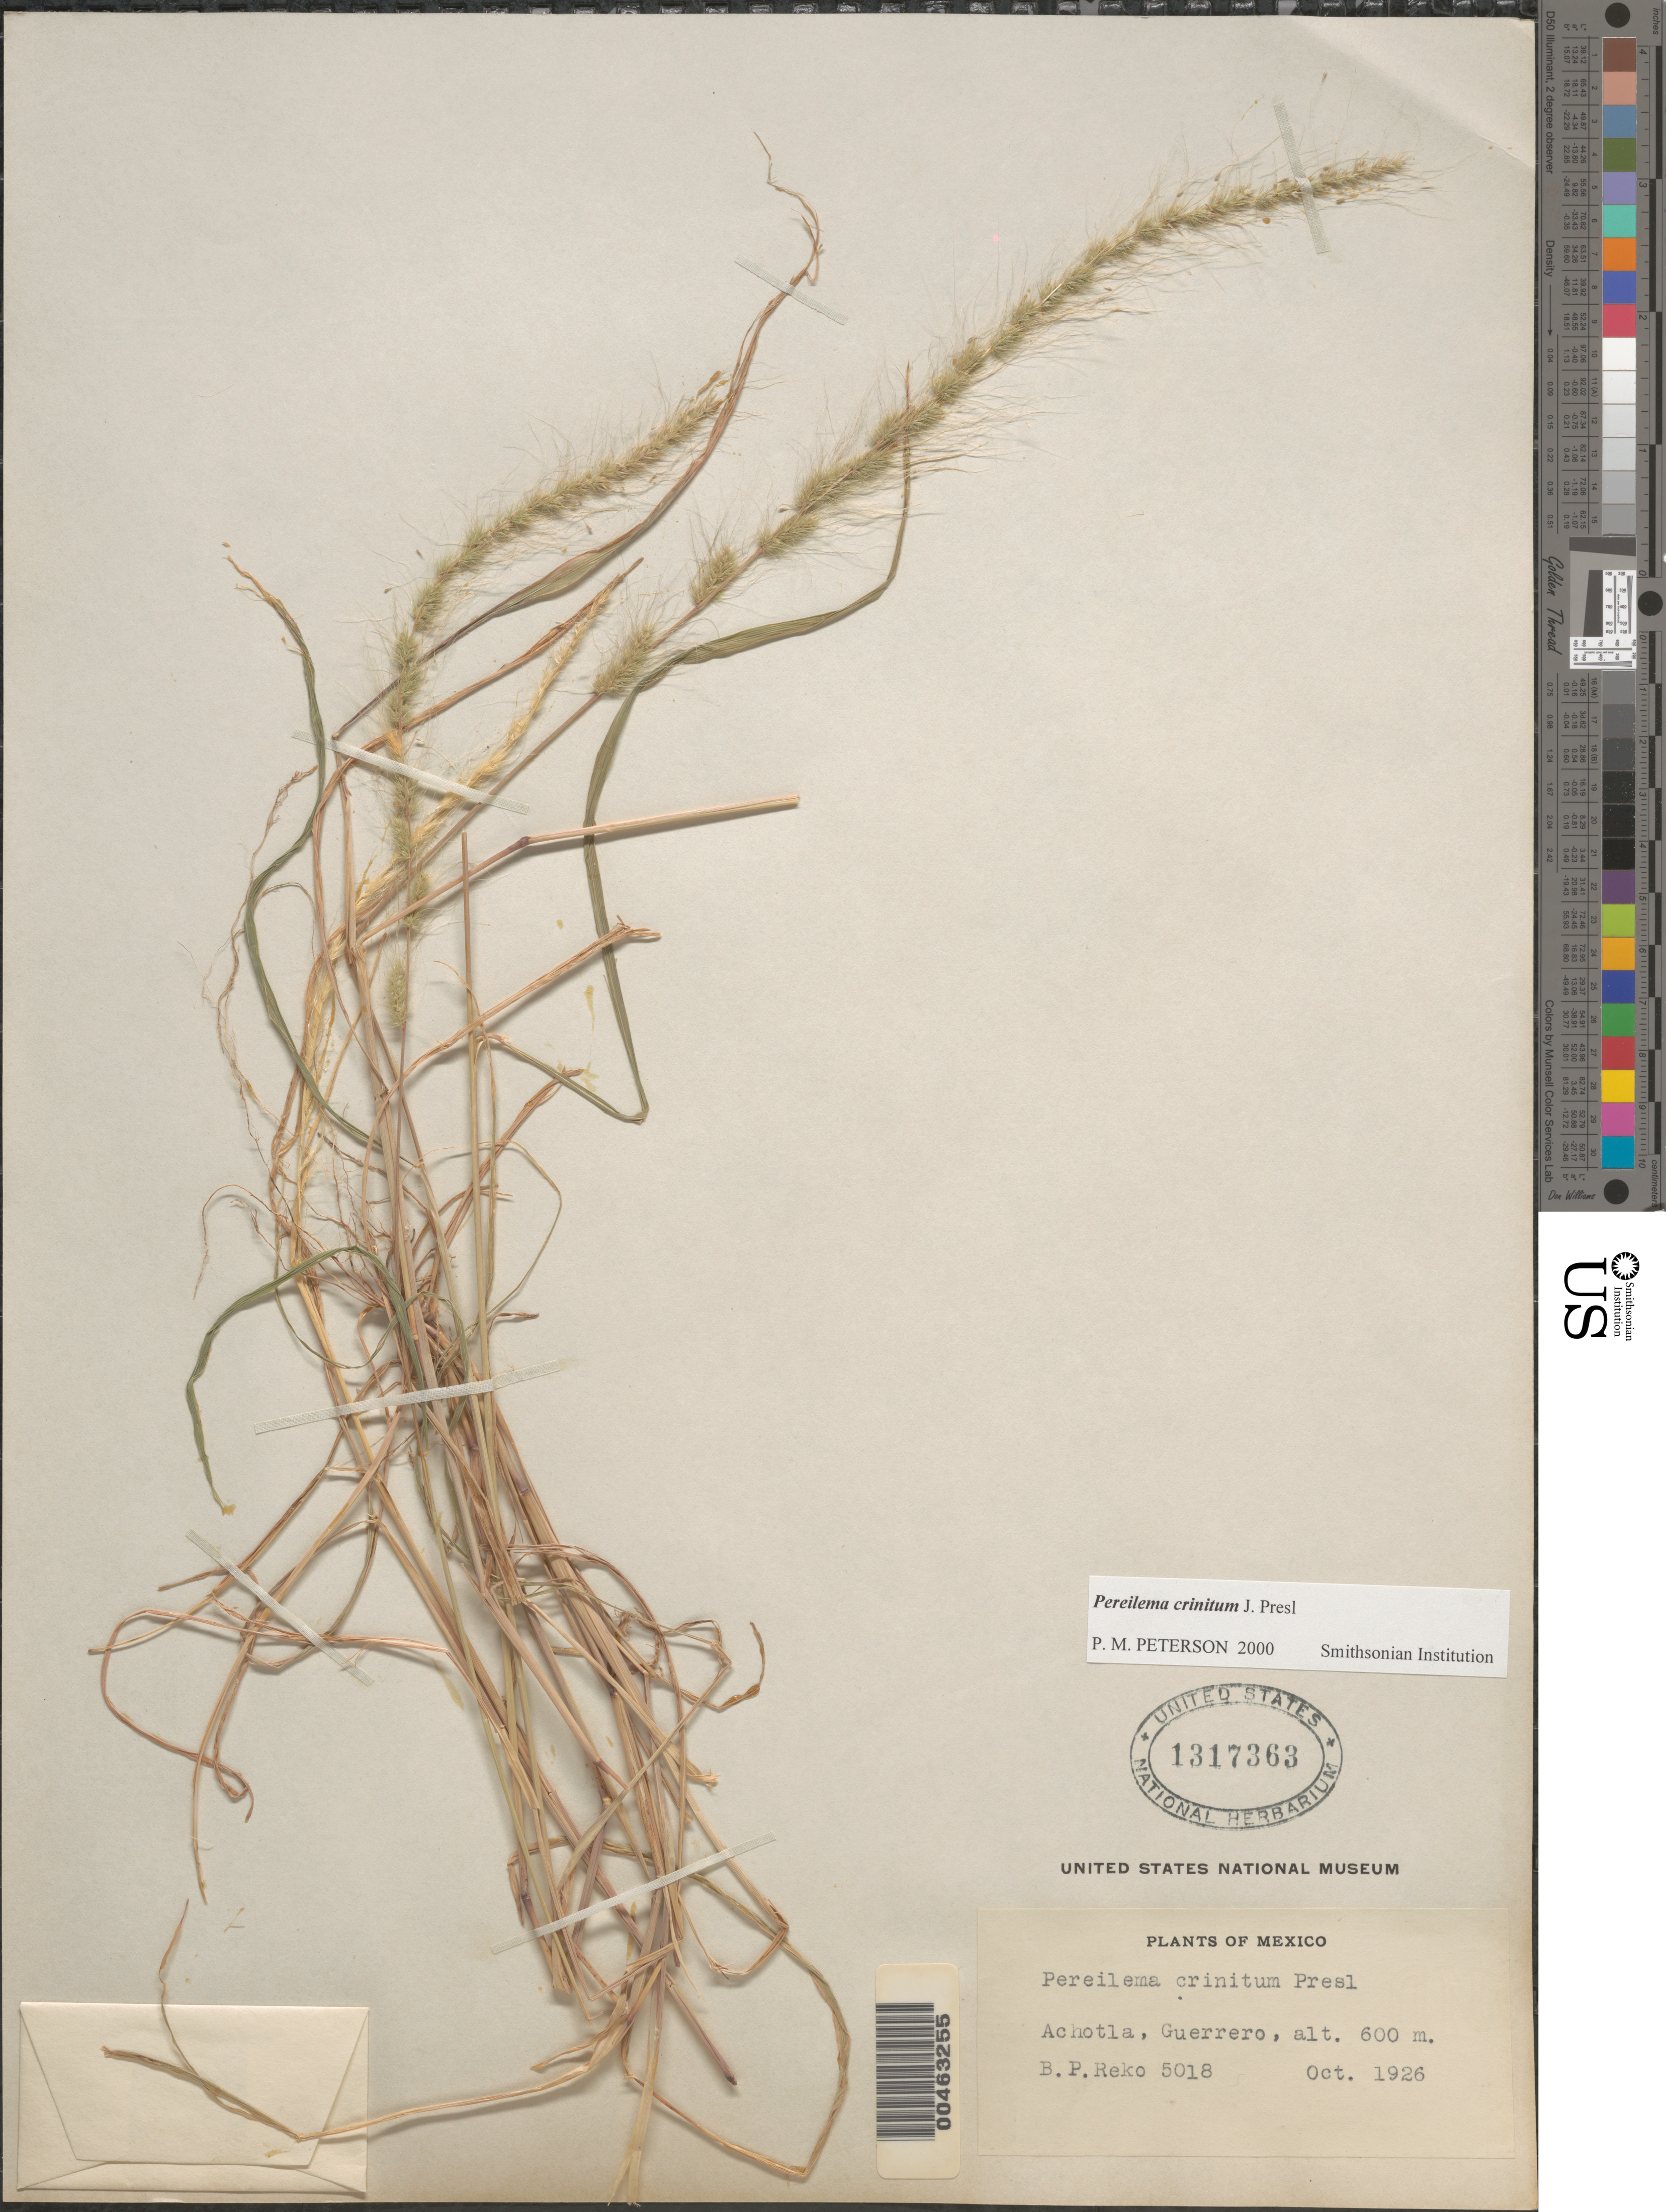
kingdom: Plantae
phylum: Tracheophyta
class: Liliopsida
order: Poales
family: Poaceae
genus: Pereilema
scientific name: Pereilema crinitum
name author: J. Presl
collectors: B. P. Reko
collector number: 5018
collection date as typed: Oct 1926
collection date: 1926-10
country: Mexico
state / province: Guerrero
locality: Achotla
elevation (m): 600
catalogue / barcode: US 1317363